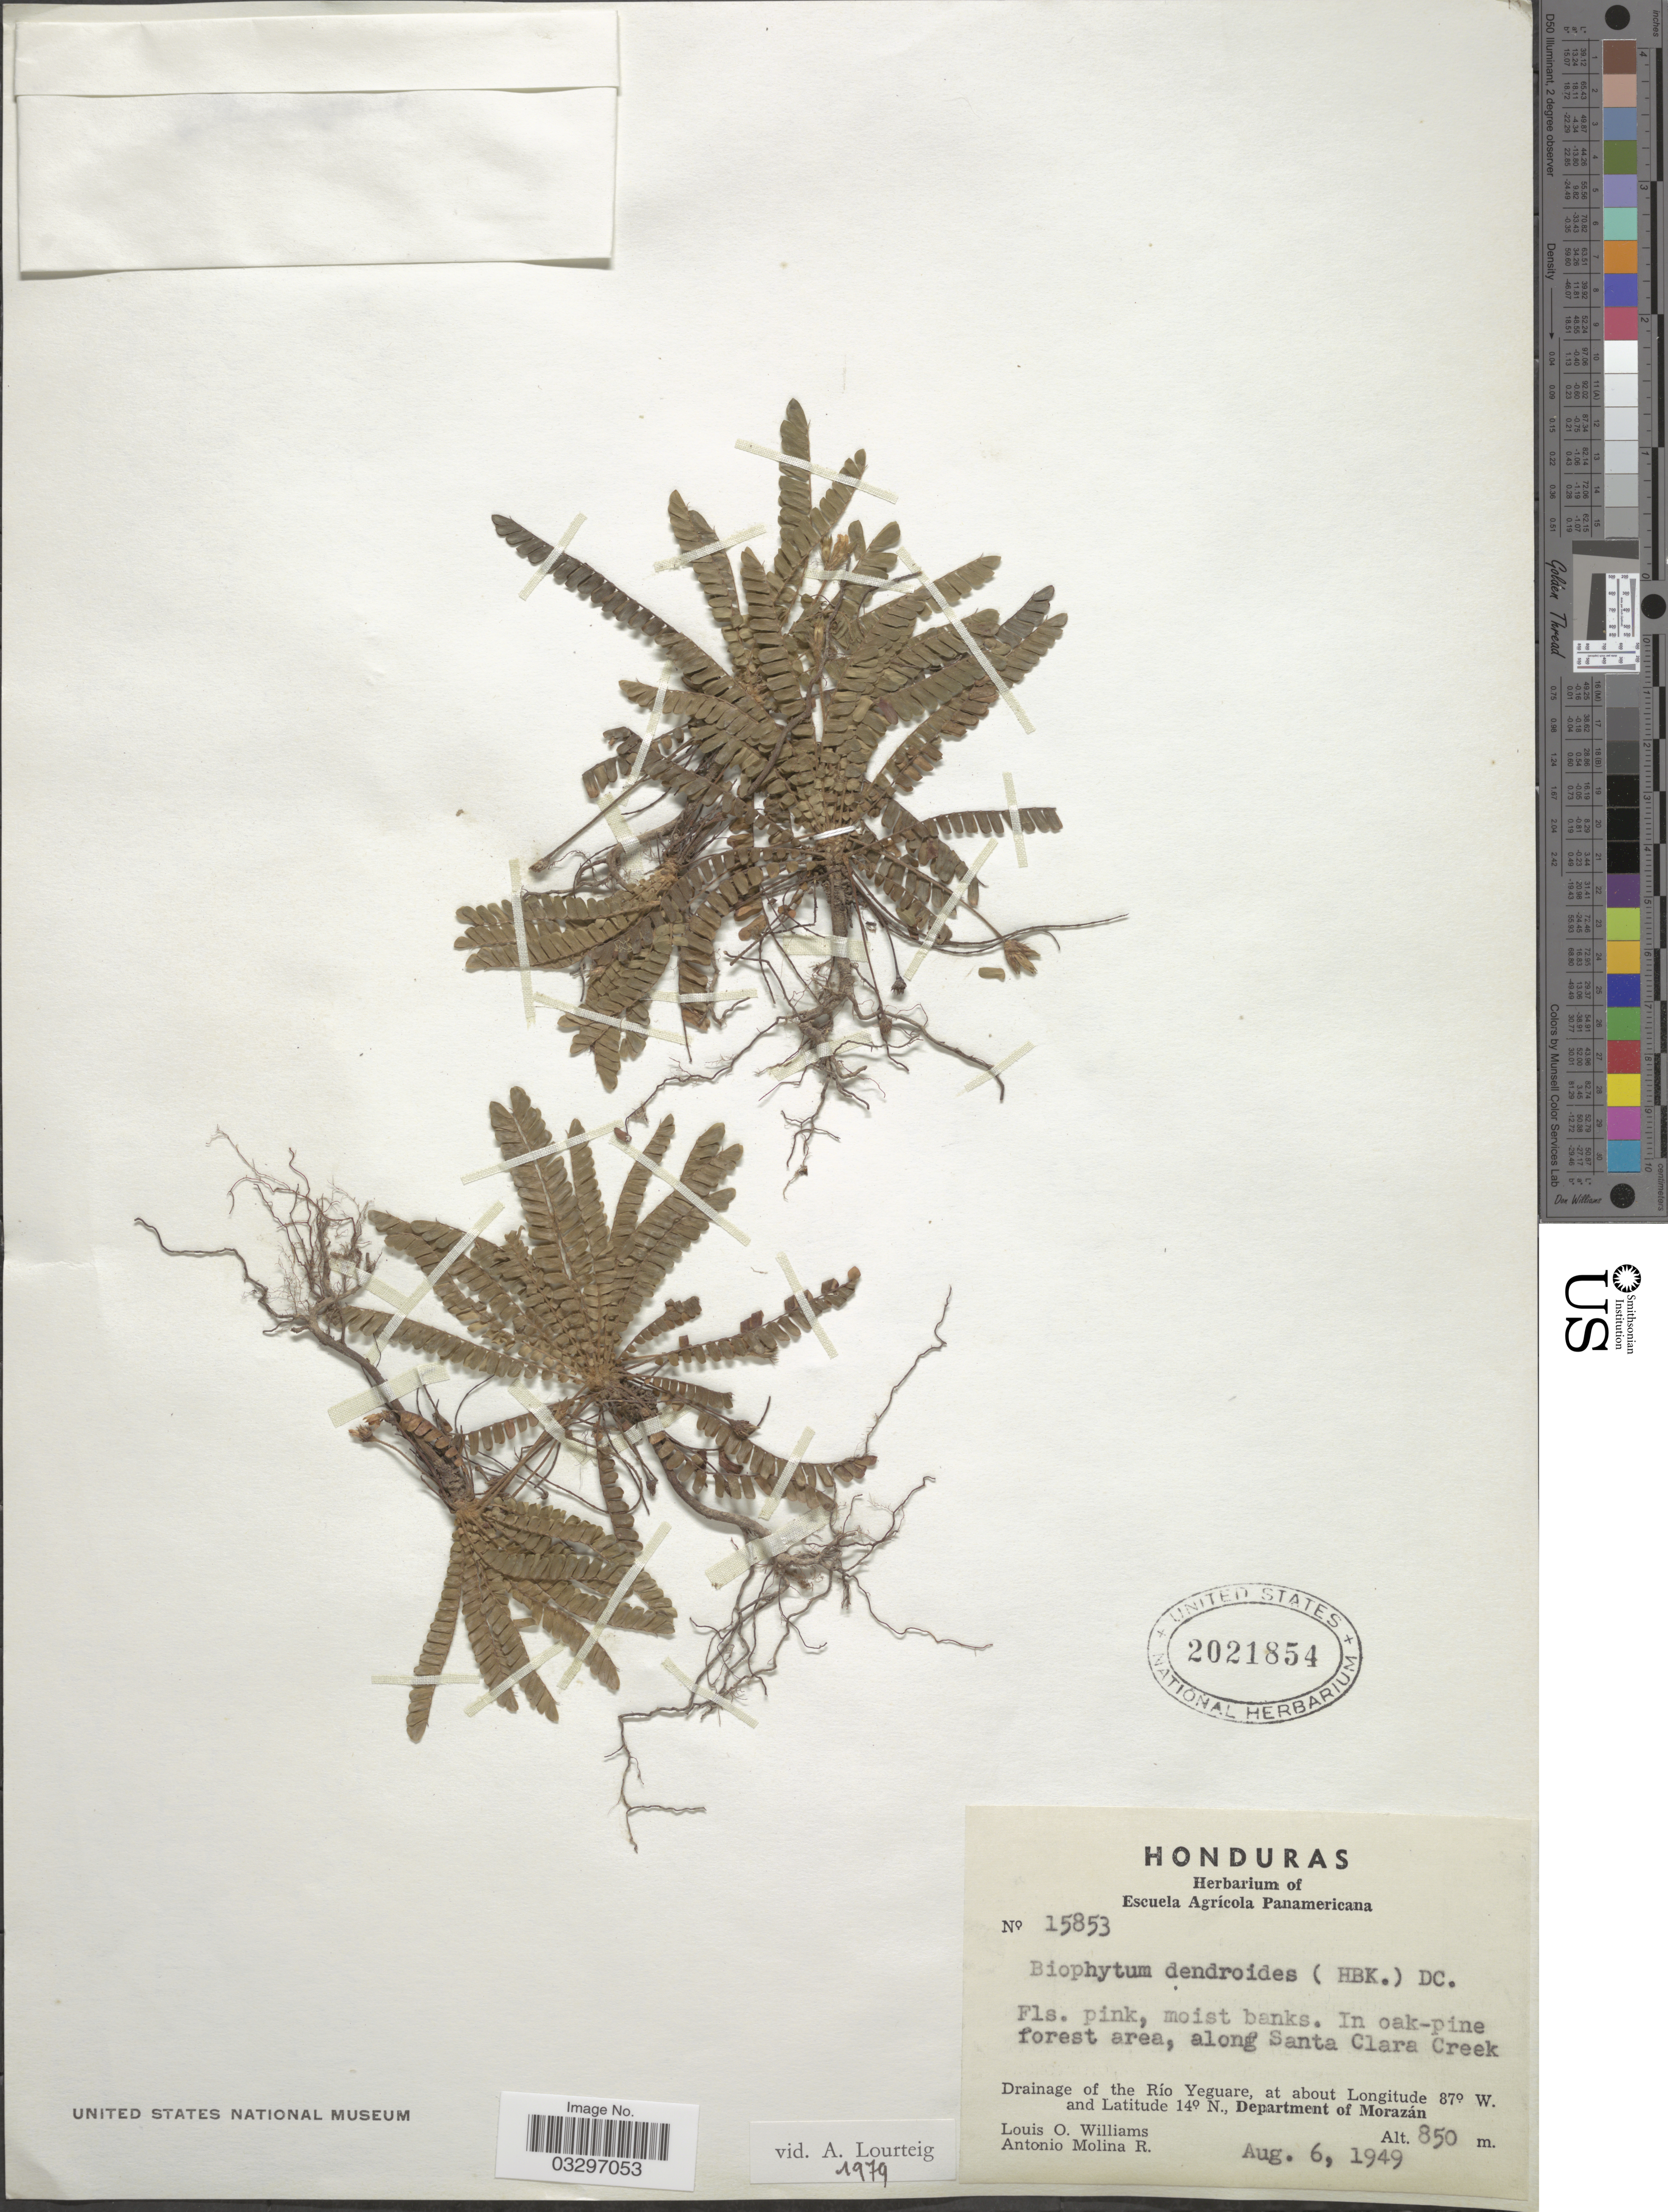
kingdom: Plantae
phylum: Tracheophyta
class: Magnoliopsida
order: Oxalidales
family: Oxalidaceae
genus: Biophytum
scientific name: Biophytum dendroides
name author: (Kunth) DC.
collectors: L. O. Williams & A. Molina R.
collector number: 15853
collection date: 1949-08-06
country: Honduras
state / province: Fco. Morazán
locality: Along Santa Clara Creek, Drainage of the Río Yeguare, Department of Morazán.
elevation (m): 850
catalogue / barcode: US 2021854